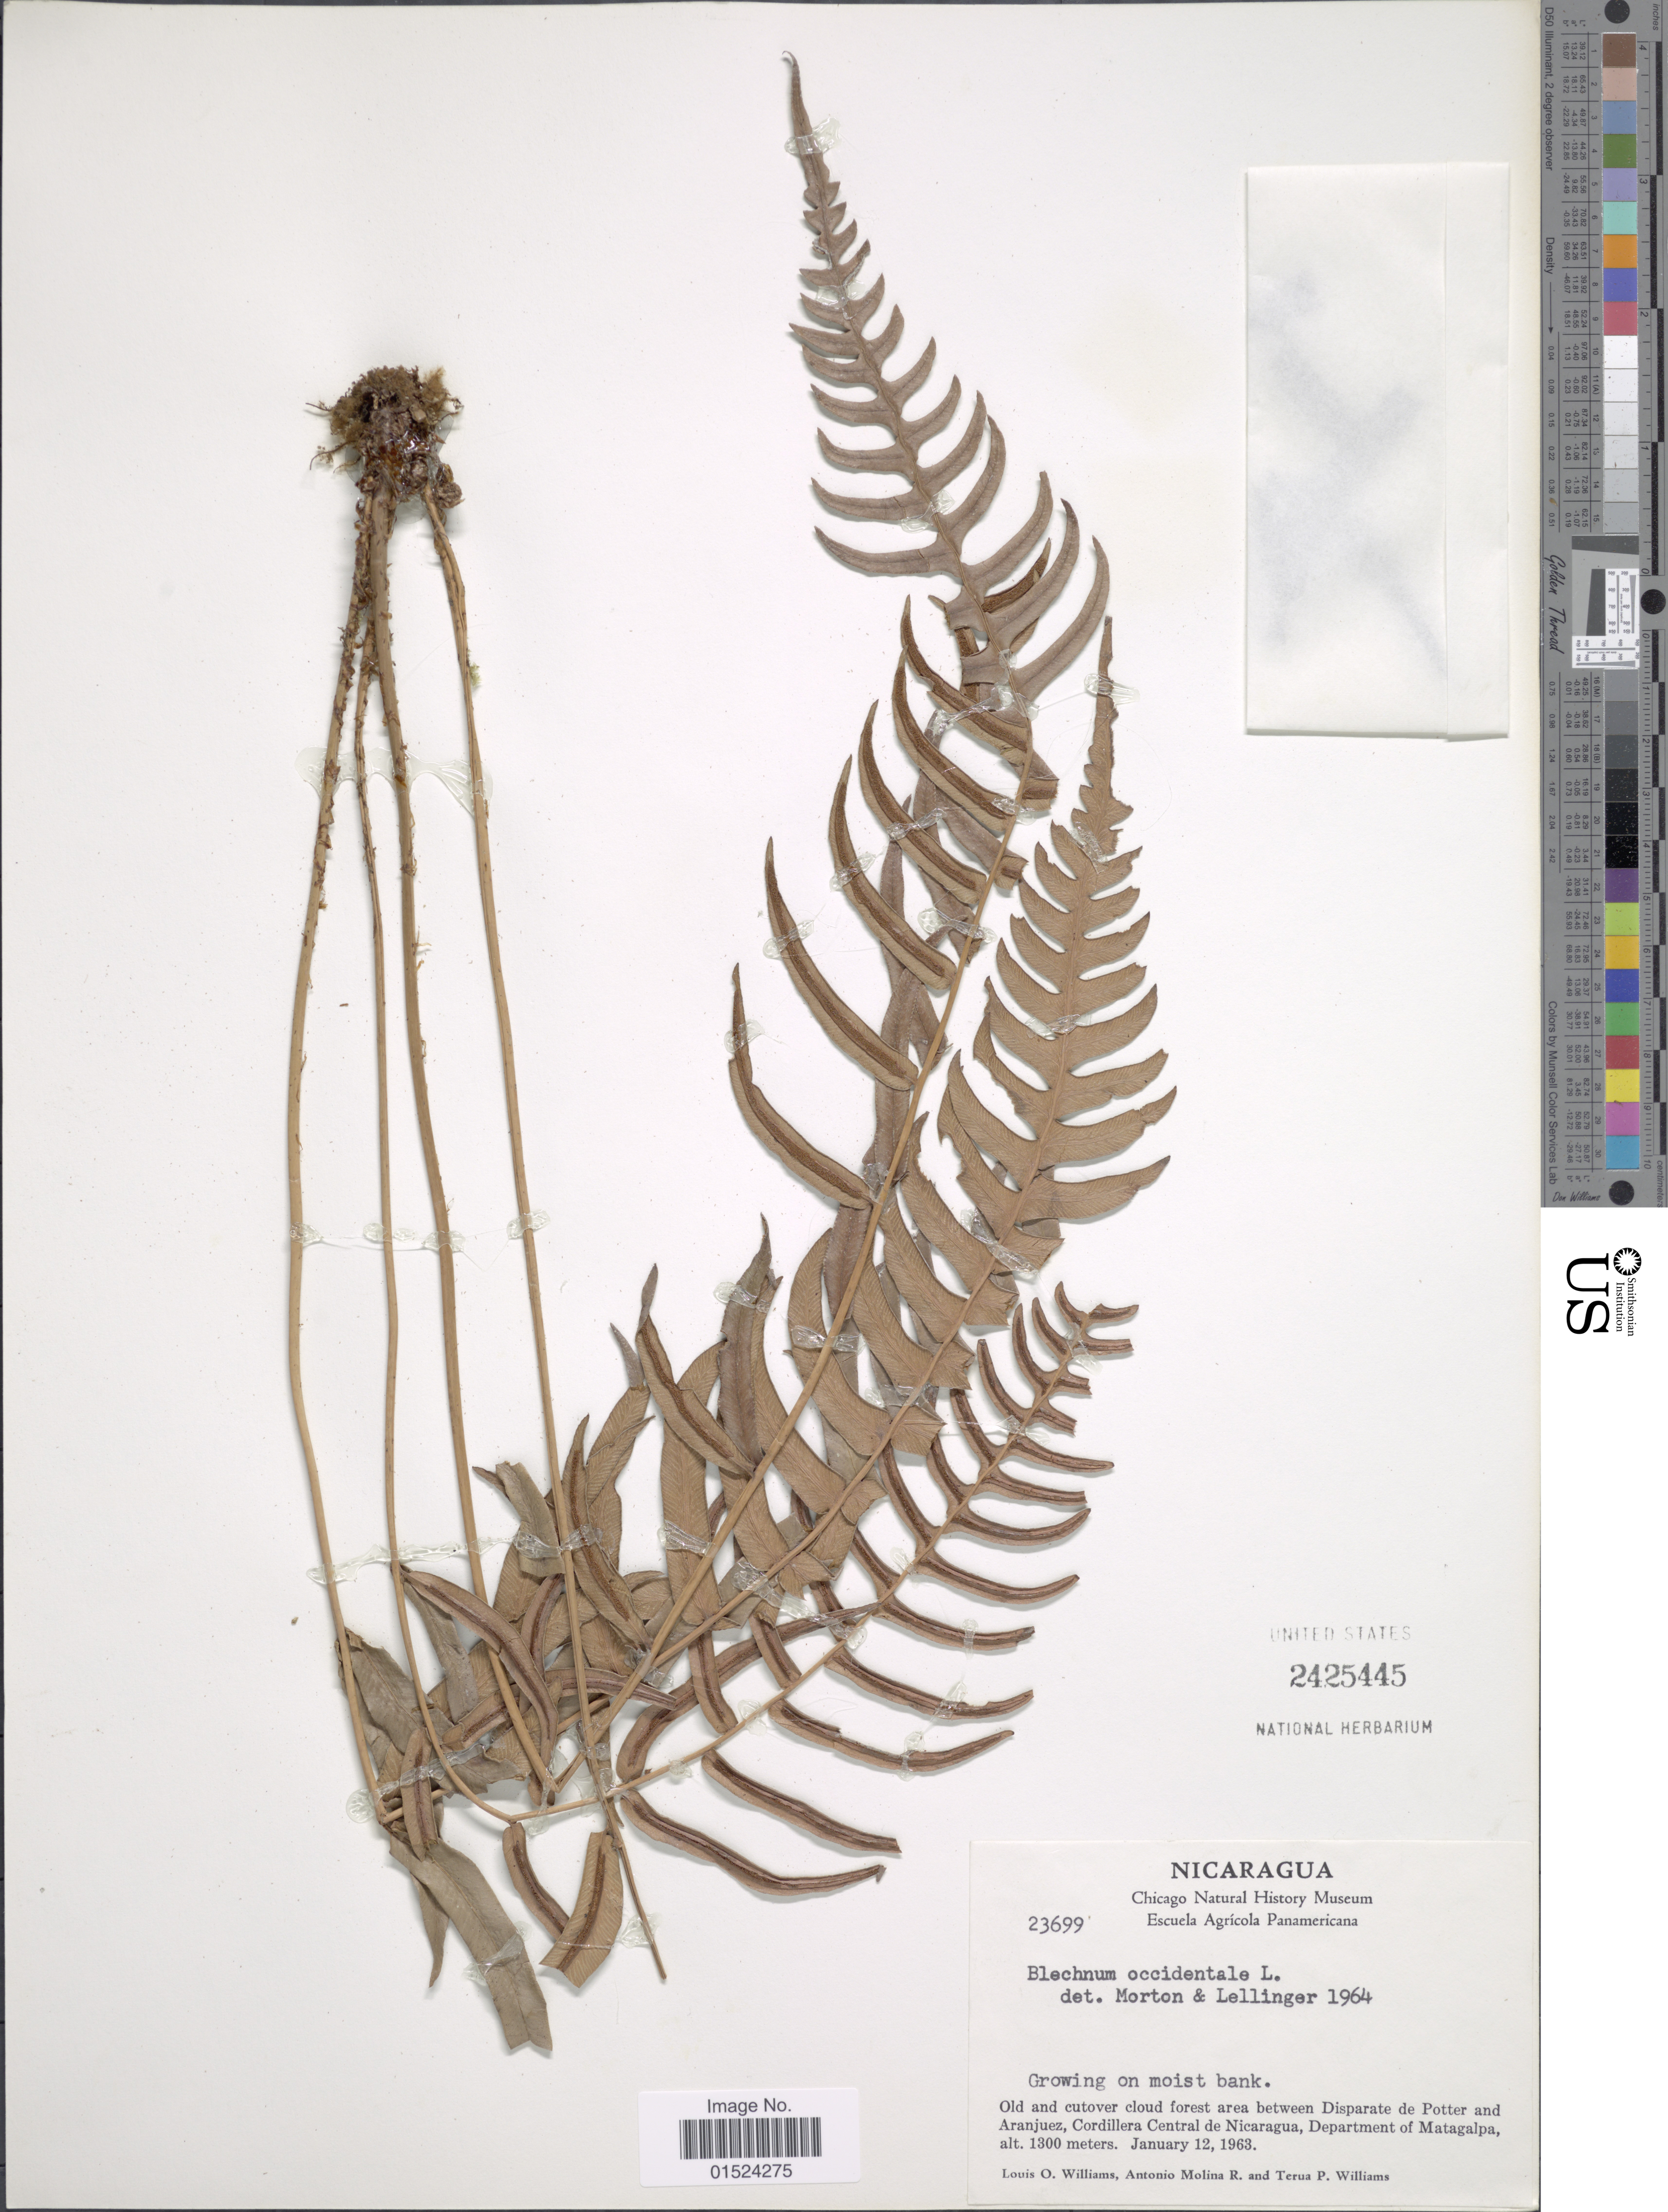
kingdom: Plantae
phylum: Tracheophyta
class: Polypodiopsida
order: Polypodiales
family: Blechnaceae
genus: Blechnum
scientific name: Blechnum occidentale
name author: L.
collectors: L. O. Williams, A. Molina R. & T. P. Williams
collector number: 23699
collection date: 1963-01-12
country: Nicaragua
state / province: Matagalpa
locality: Old and cutover cloud forest area between Disparate de Potter and Aranjuez, Cordillera Central de Nicaragua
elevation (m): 1300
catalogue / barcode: US 2425445